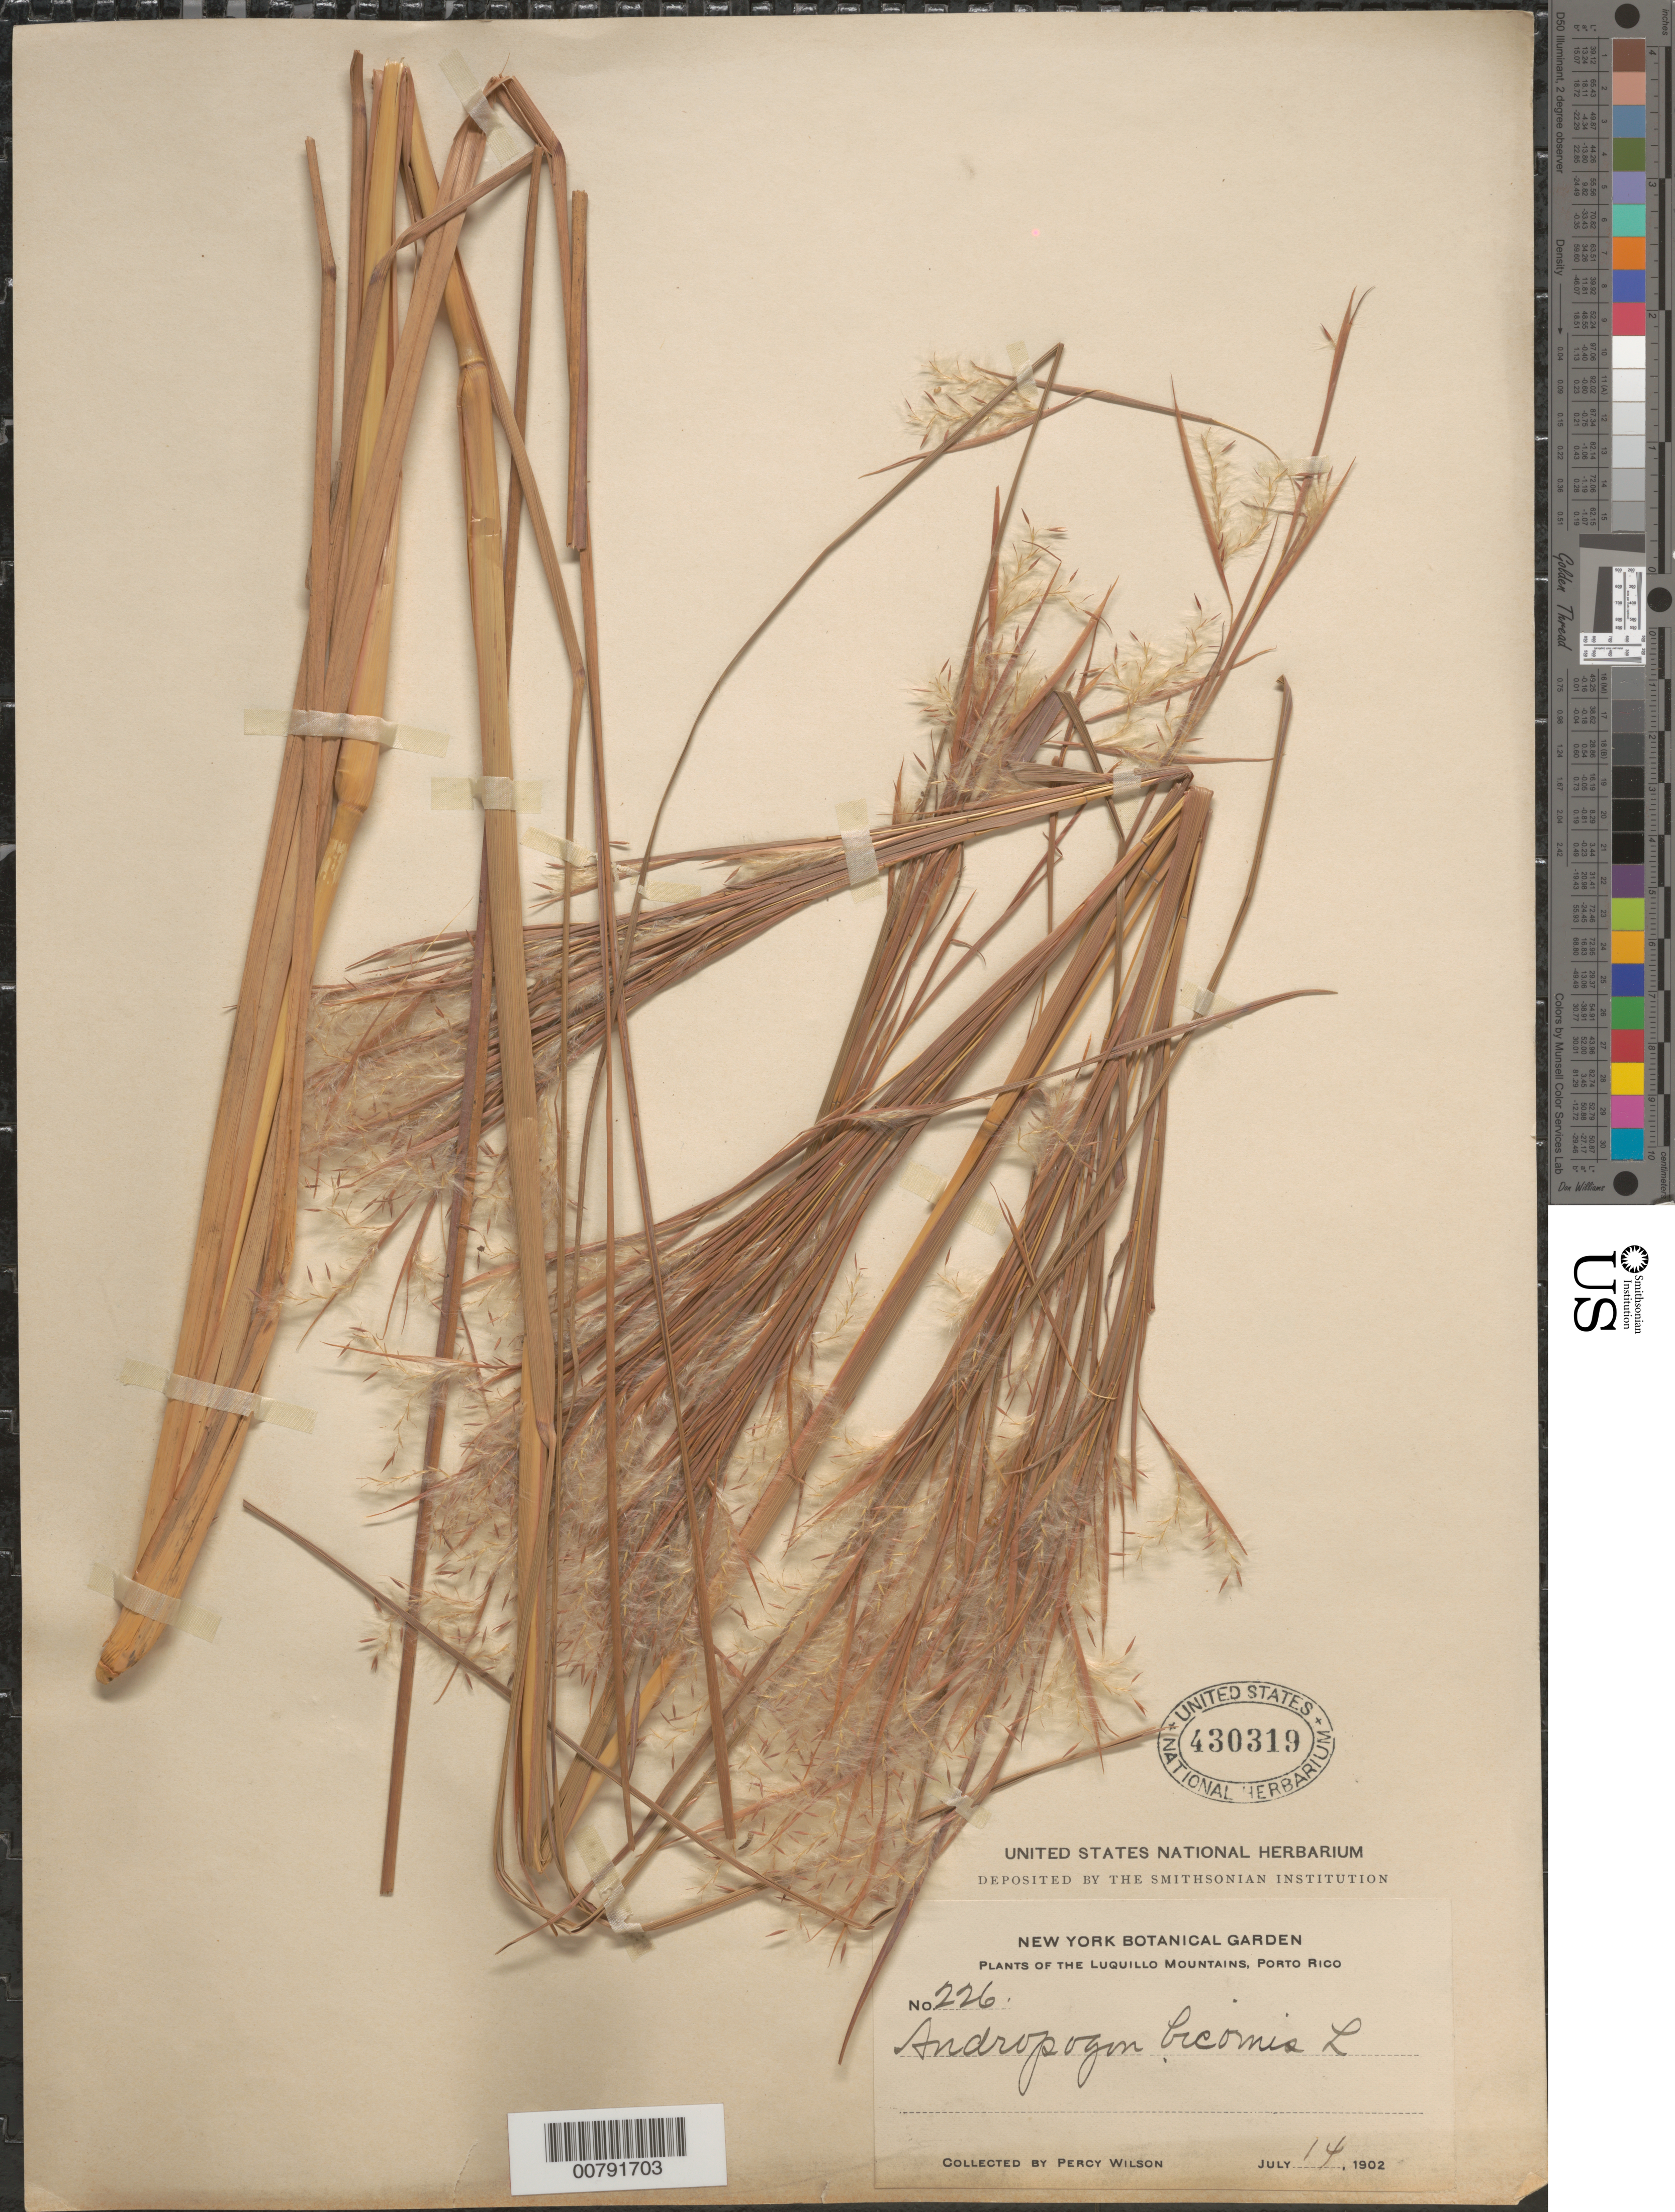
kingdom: Plantae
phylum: Tracheophyta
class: Liliopsida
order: Poales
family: Poaceae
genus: Andropogon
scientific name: Andropogon bicornis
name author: L.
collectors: P. Wilson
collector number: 226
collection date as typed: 14 Jul 1902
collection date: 1902-07-14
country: Puerto Rico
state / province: Luquillo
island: Puerto Rico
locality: Luquillo Mts.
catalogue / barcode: US 430319